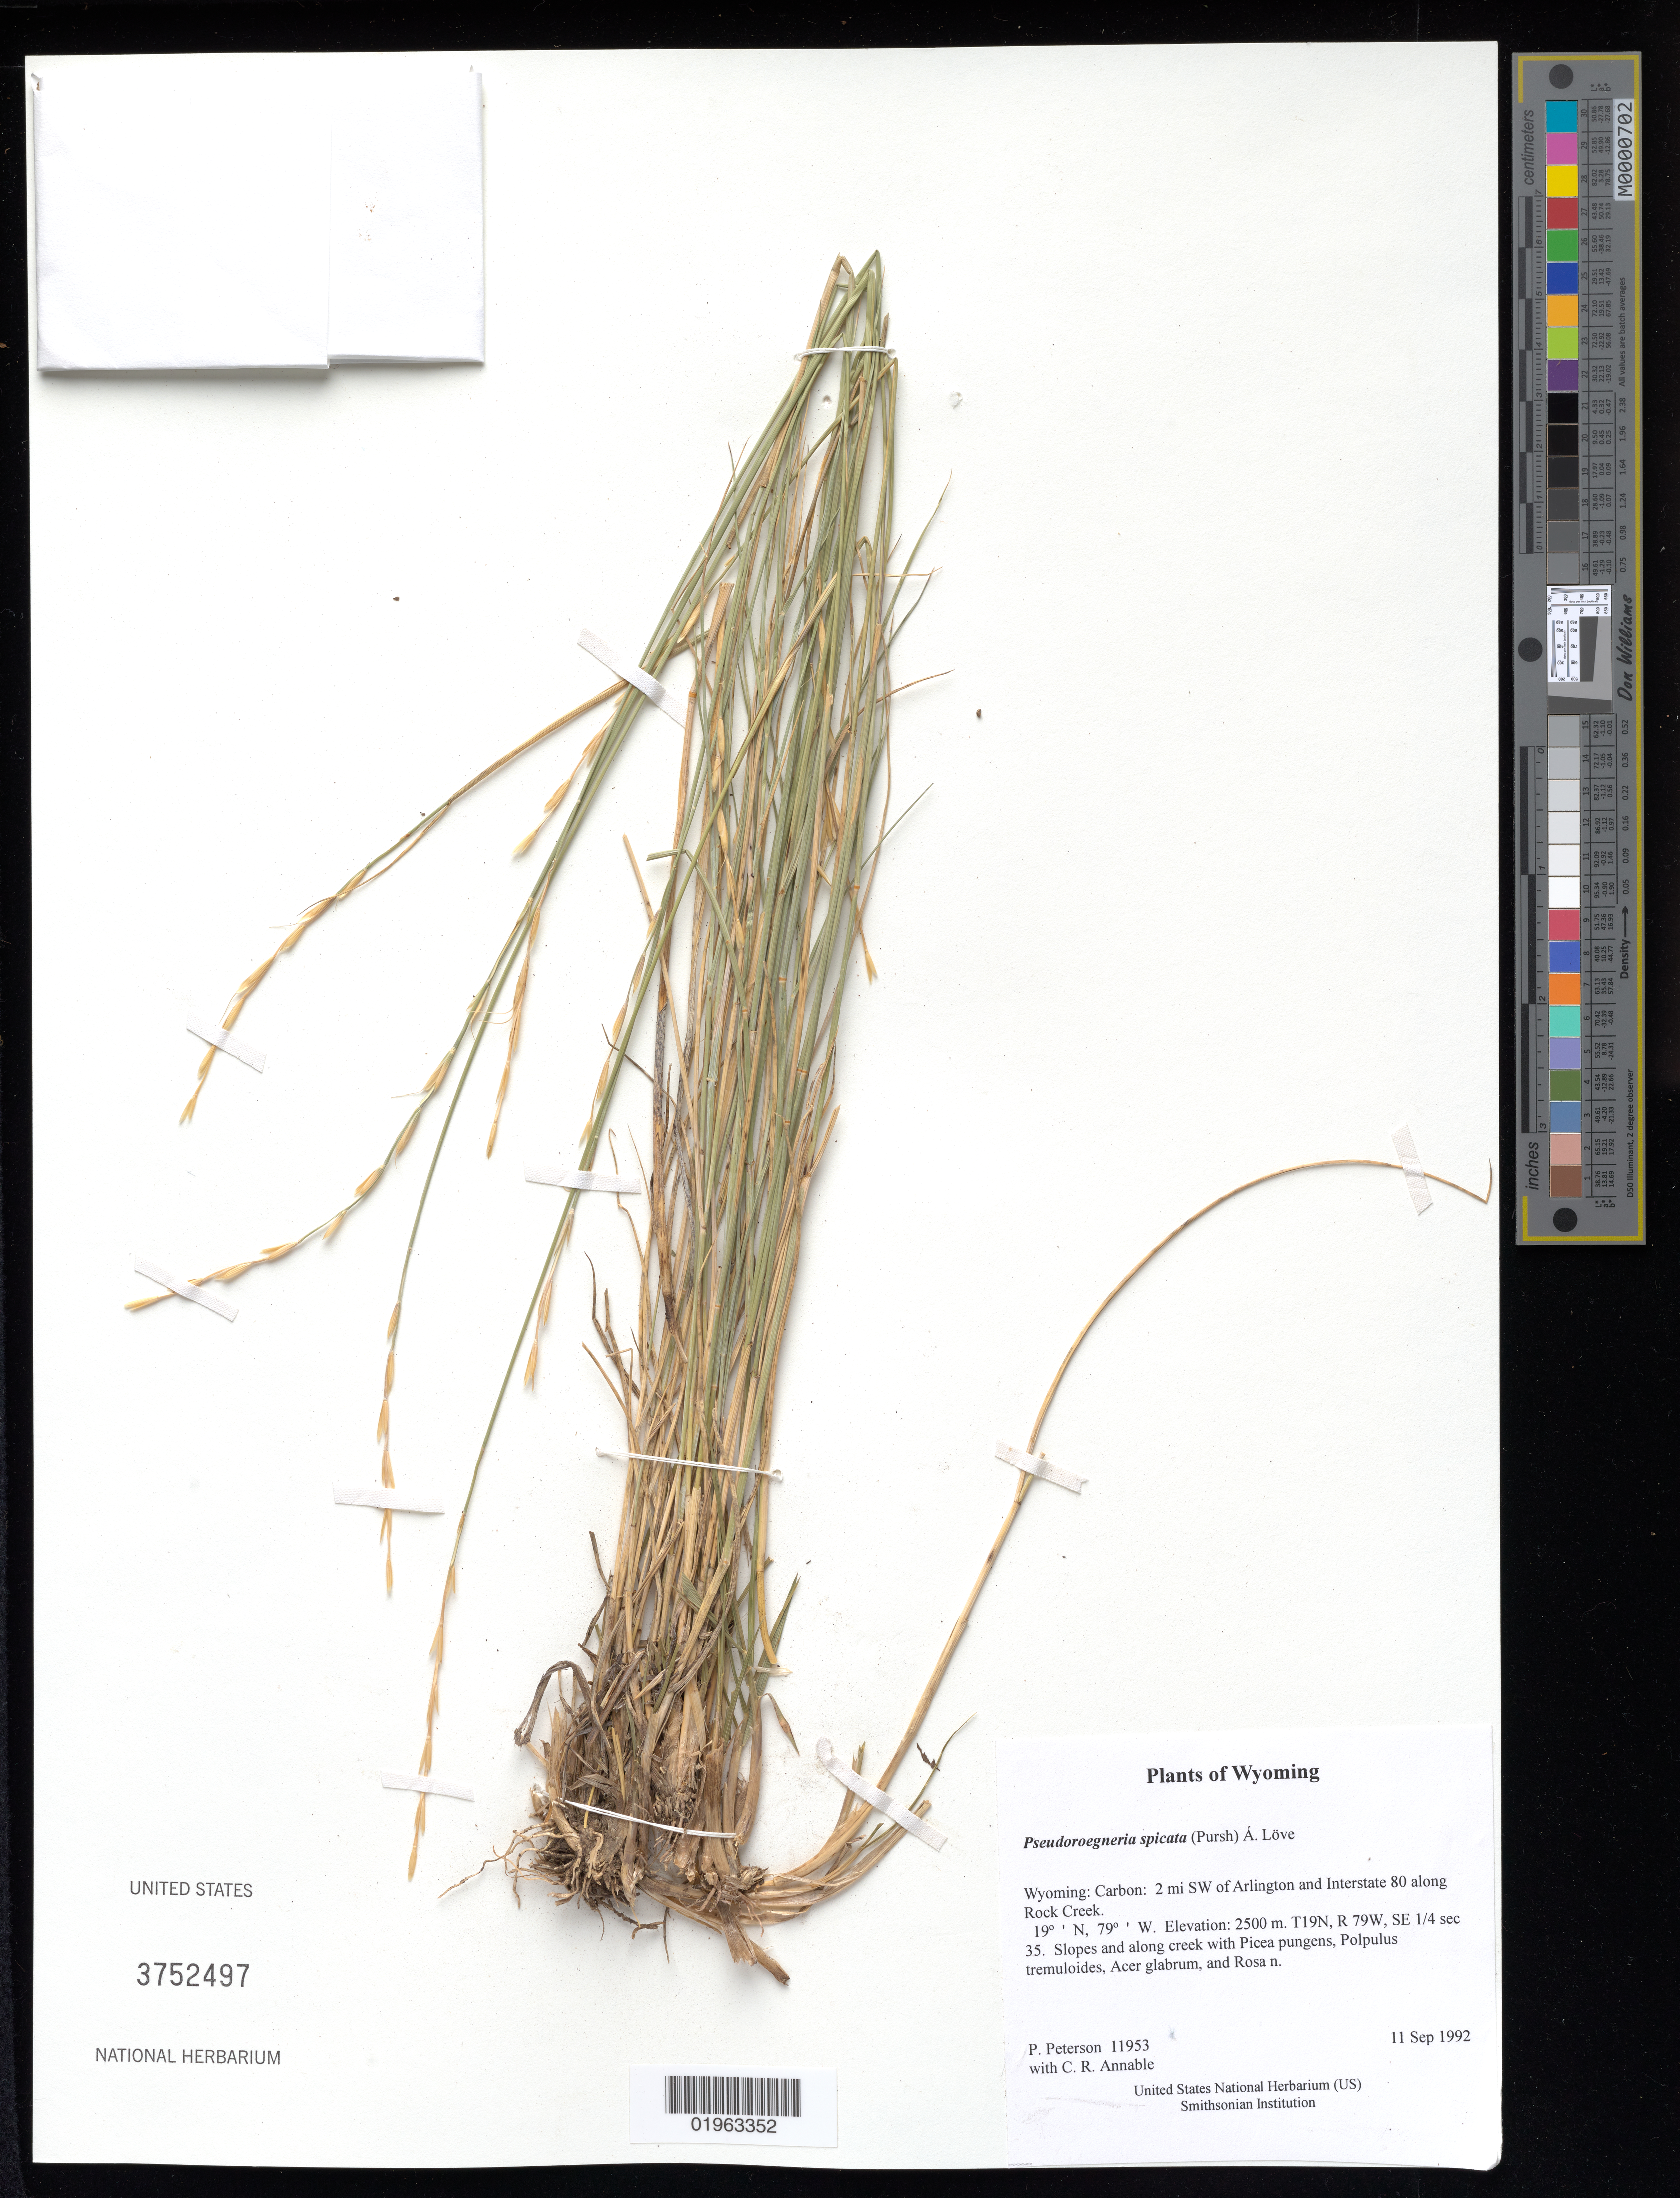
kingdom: Plantae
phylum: Tracheophyta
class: Liliopsida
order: Poales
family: Poaceae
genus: Pseudoroegneria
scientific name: Pseudoroegneria spicata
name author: (Pursh) Á. Löve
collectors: P. M. Peterson & C. R. Annable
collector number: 11953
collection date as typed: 11 Sep 1992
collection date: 1992-09-11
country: United States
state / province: Wyoming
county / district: Carbon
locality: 2 mi SW of Arlington and Interstate 80 along Rock Creek.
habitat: T19N, R 79W, SE 1/4 sec 35. Slopes and along creek with Picea pungens, Polpulus tremuloides, Acer glabrum, and Rosa n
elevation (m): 2500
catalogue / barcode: US 3752497